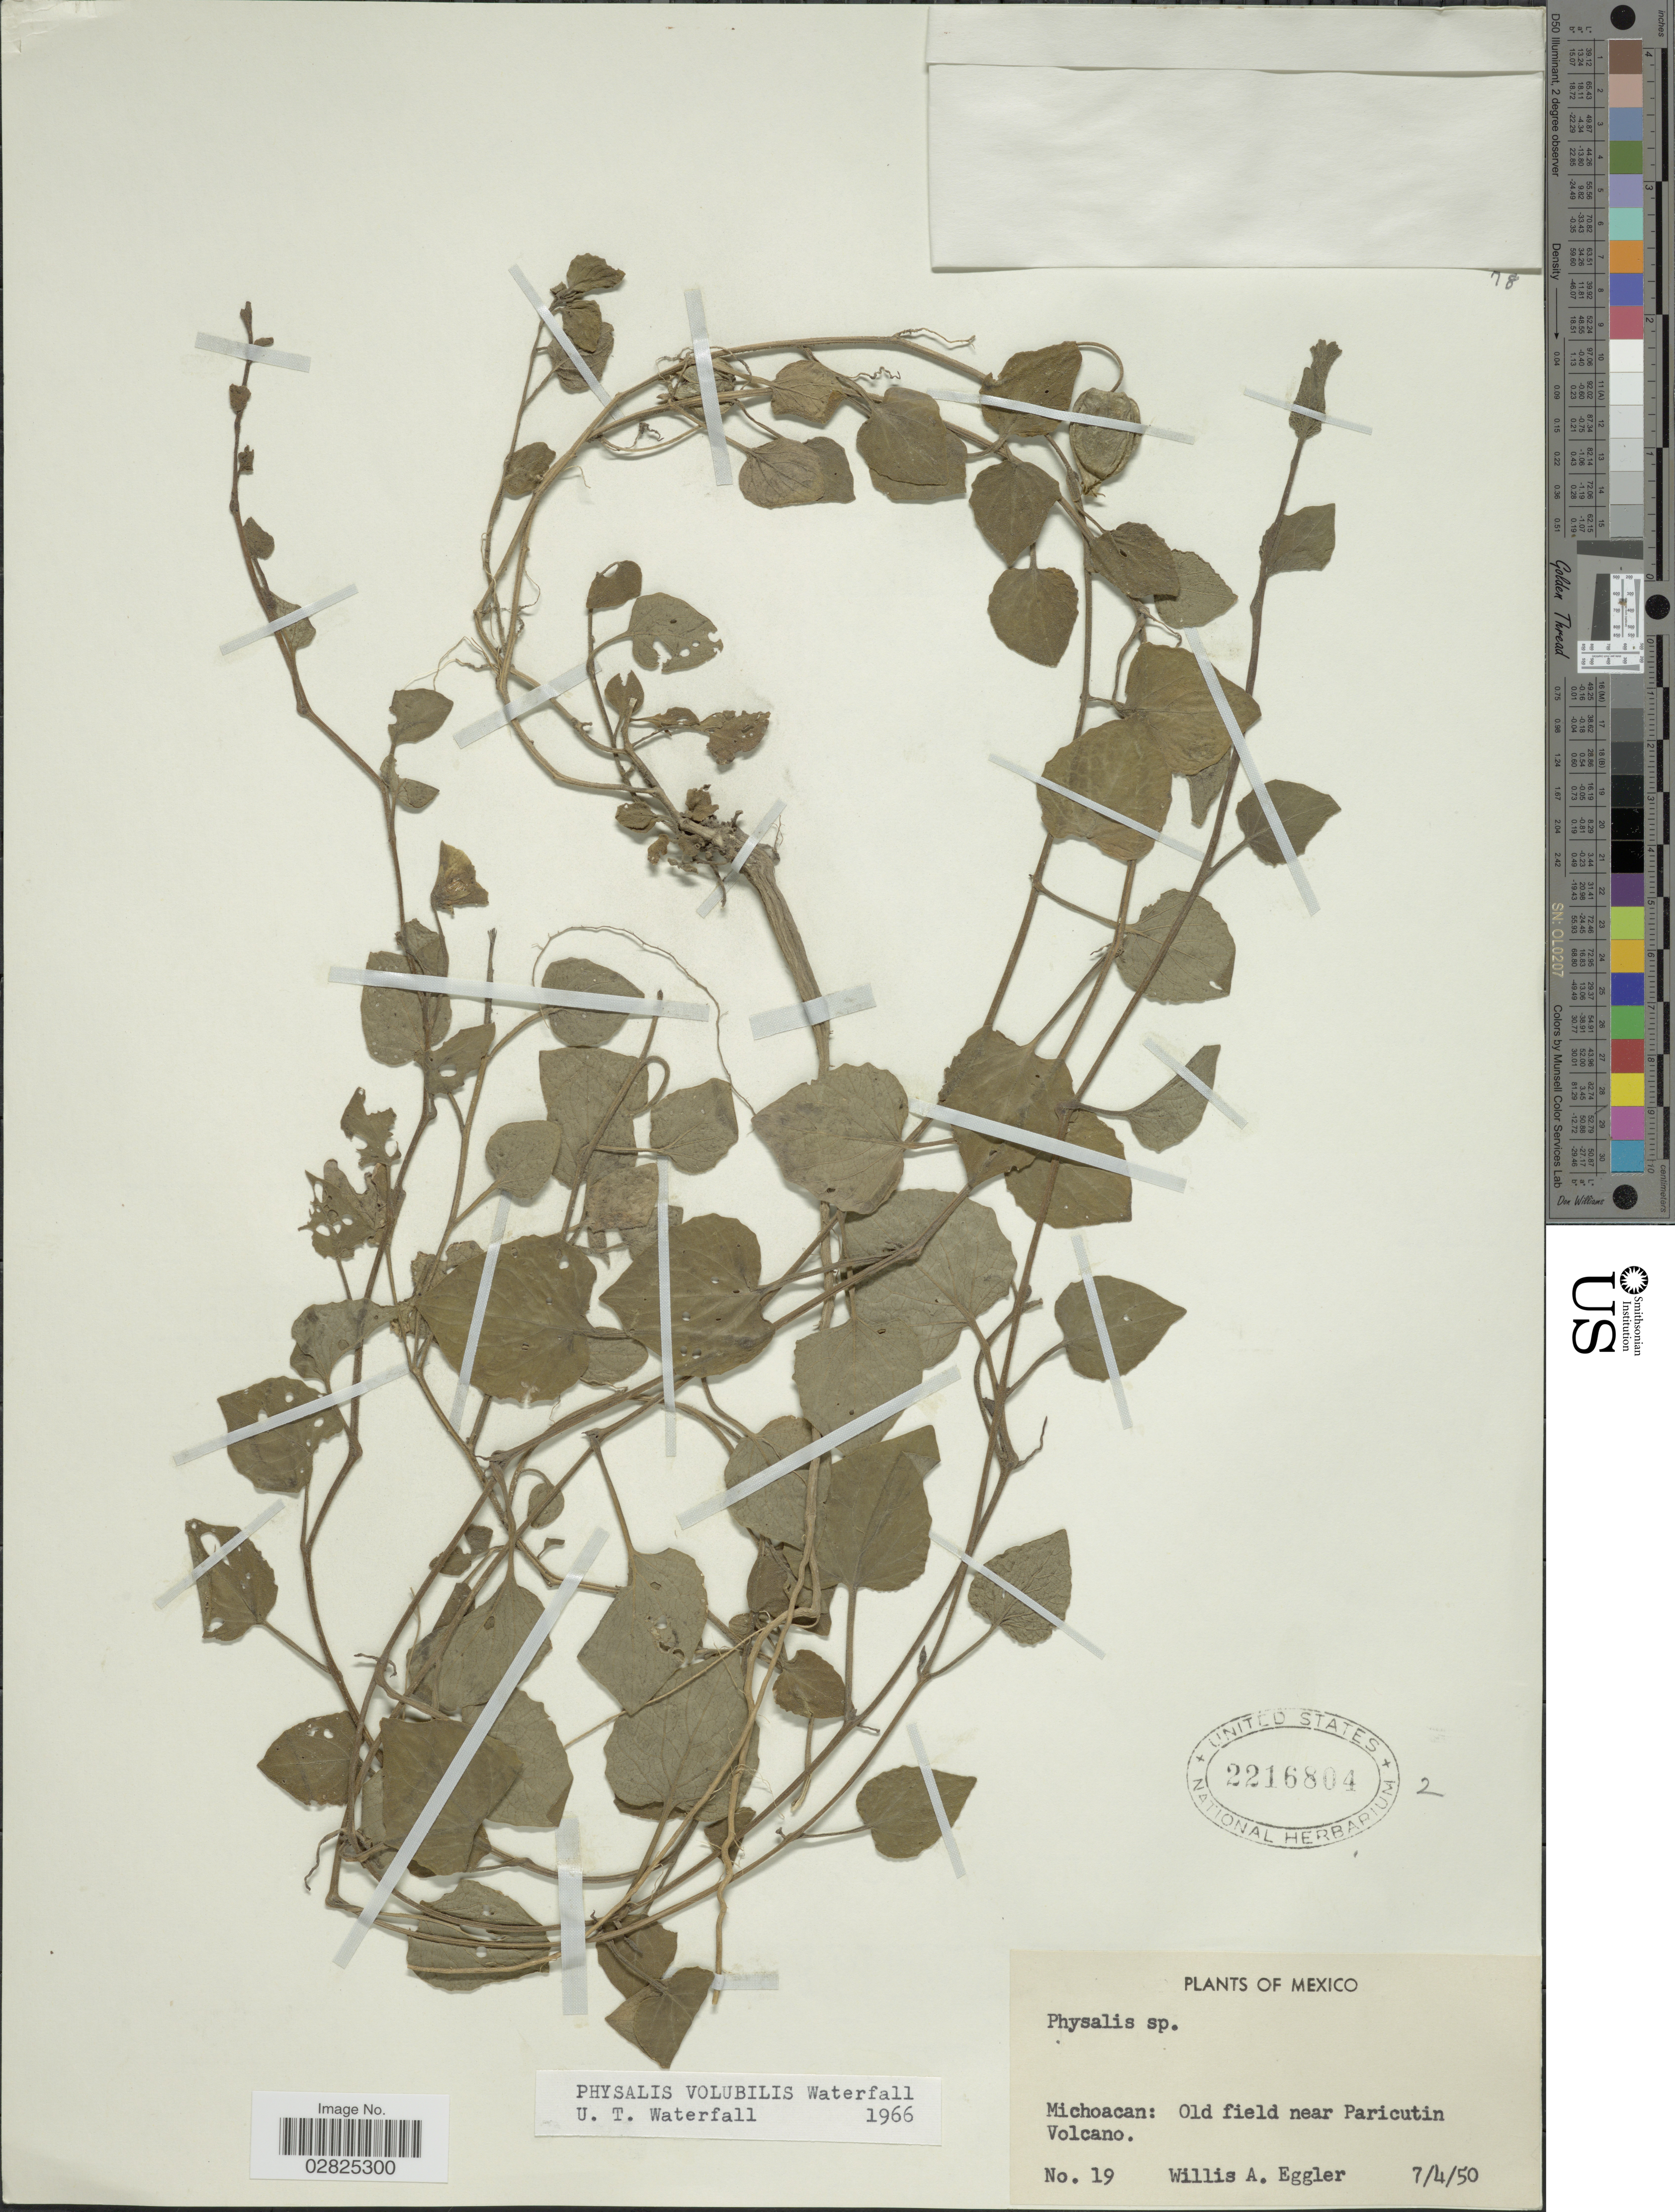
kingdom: Plantae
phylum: Tracheophyta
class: Magnoliopsida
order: Solanales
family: Solanaceae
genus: Physalis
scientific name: Physalis volubilis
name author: Waterf.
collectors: W. A. Eggler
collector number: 19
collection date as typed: Transcribed d/m/y: 7/4/50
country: Mexico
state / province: Michoacán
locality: Old field near Paricutin Volcano.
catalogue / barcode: US 2216804